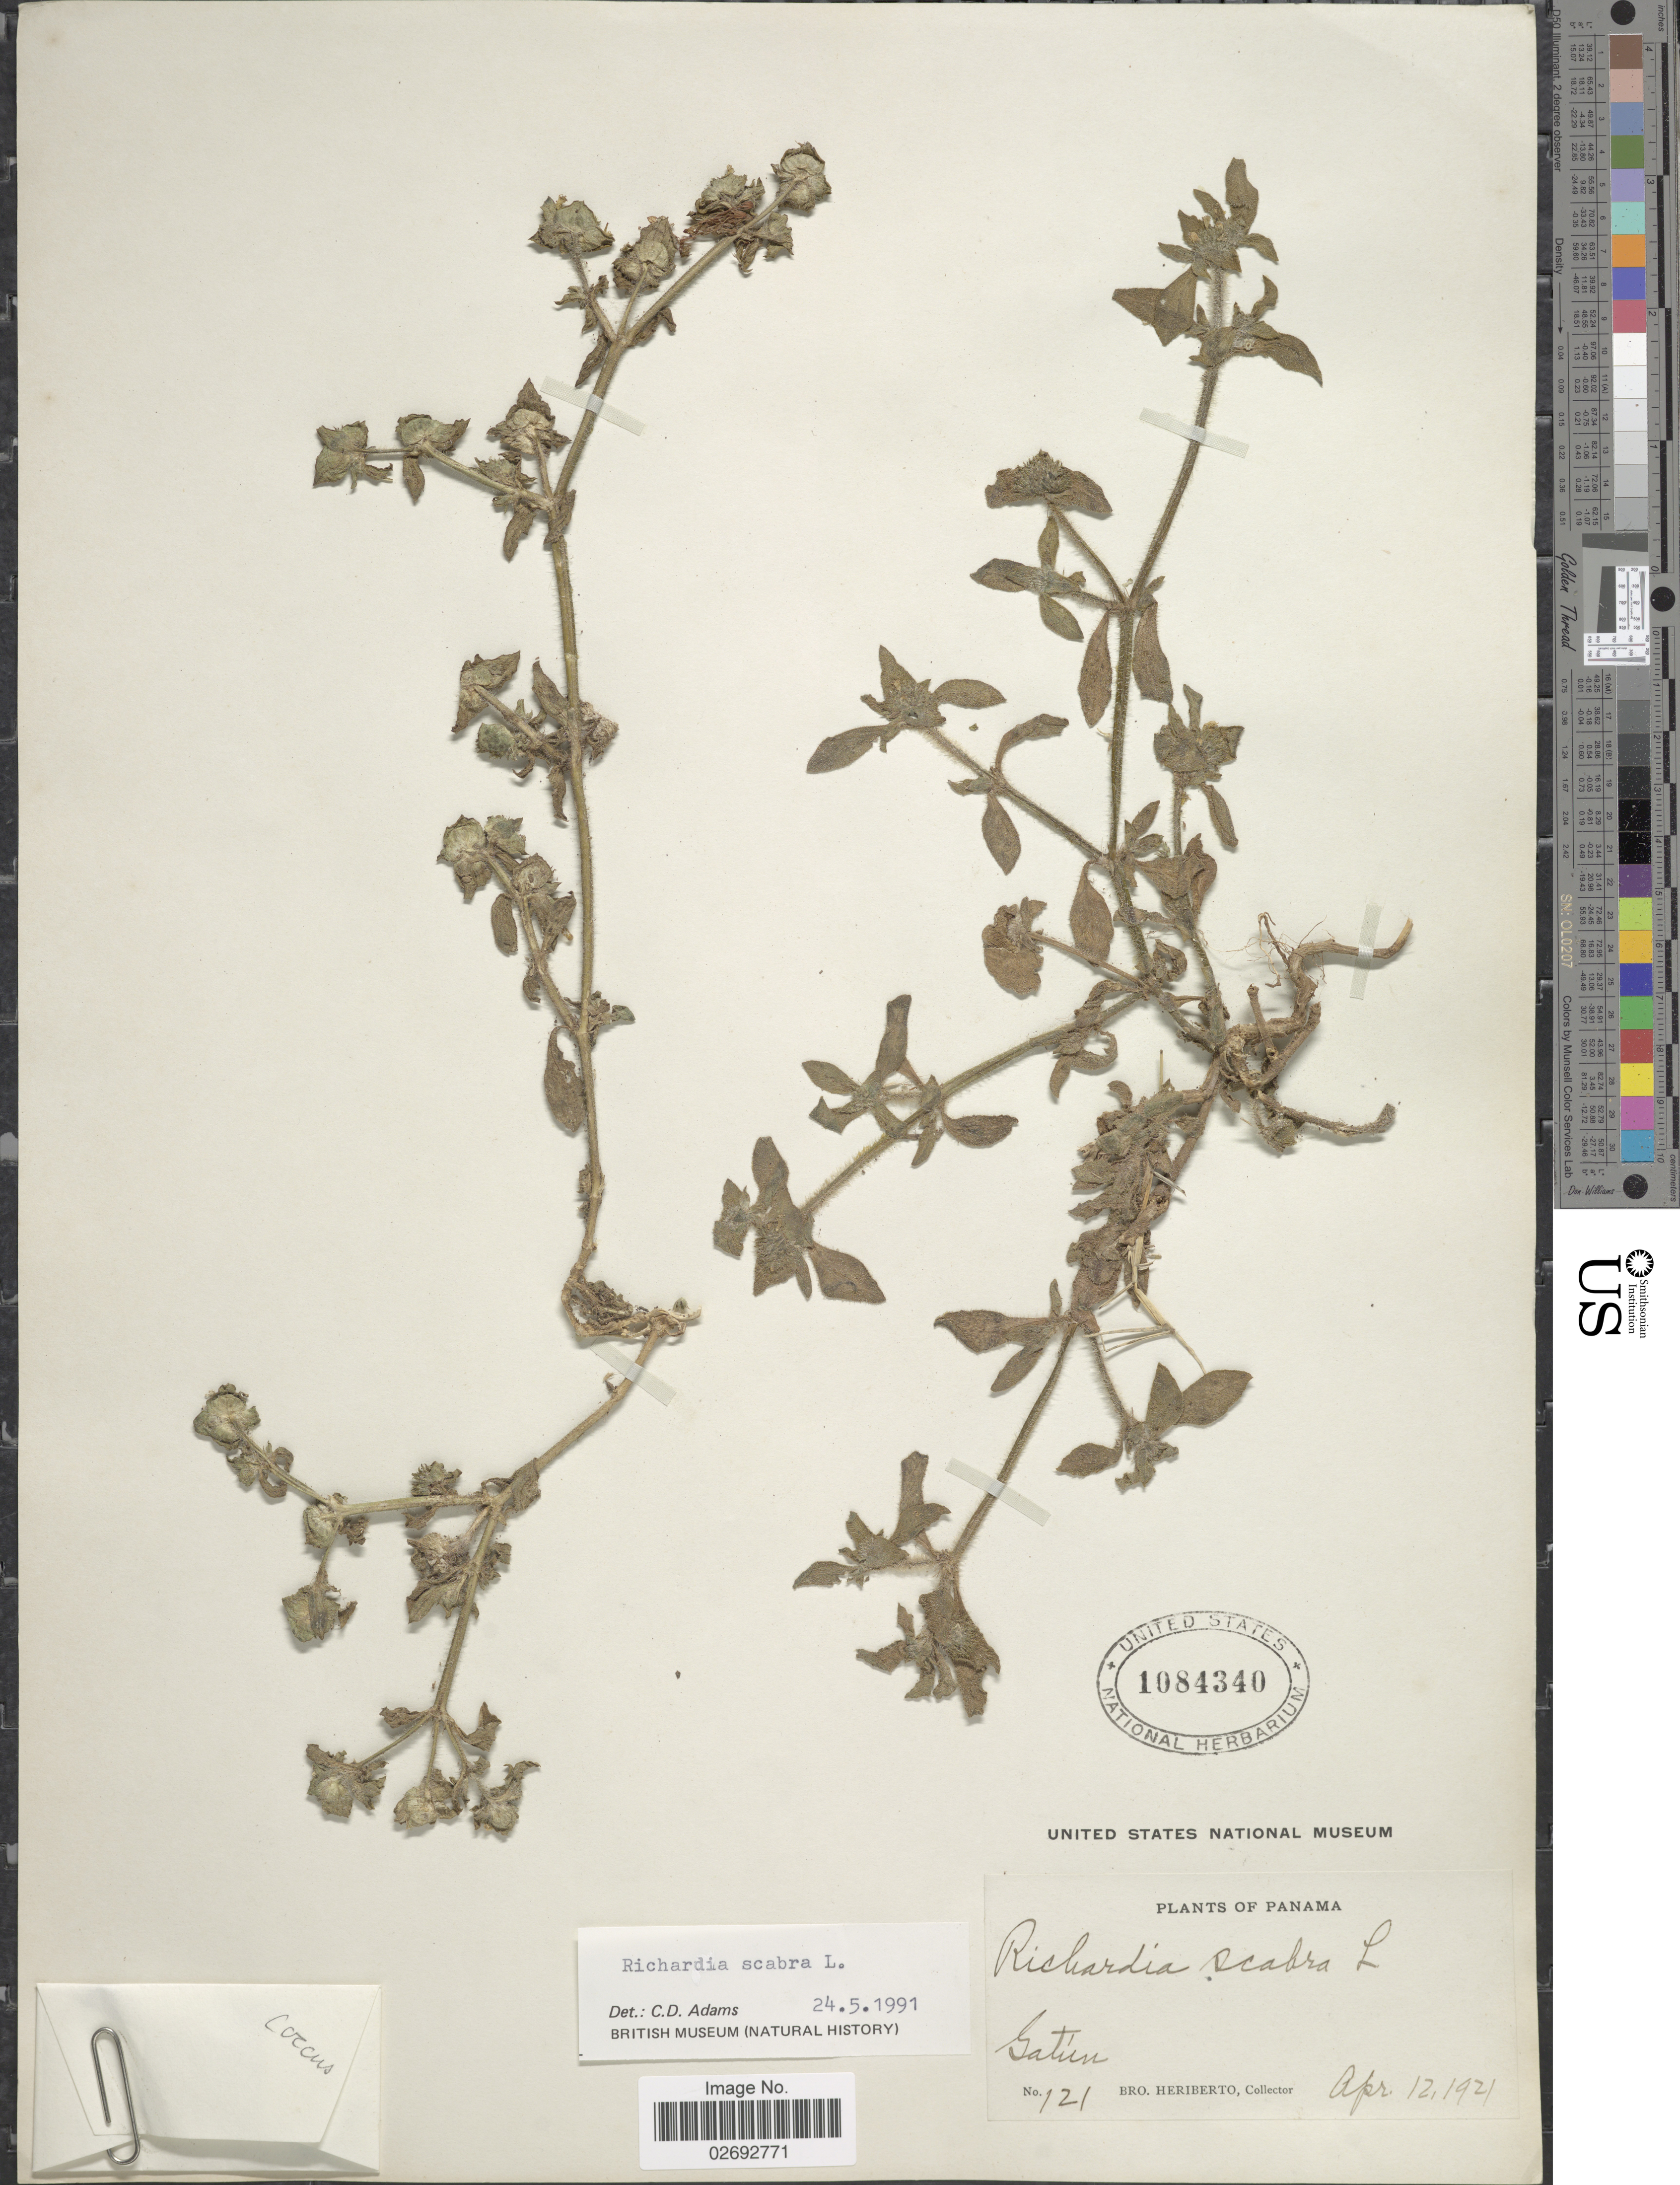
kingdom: Plantae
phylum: Tracheophyta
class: Magnoliopsida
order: Gentianales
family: Rubiaceae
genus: Richardia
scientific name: Richardia scabra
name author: L.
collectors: B. Heriberto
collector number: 121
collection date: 1921-04-12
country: Panama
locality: Gatún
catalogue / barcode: US 1084340